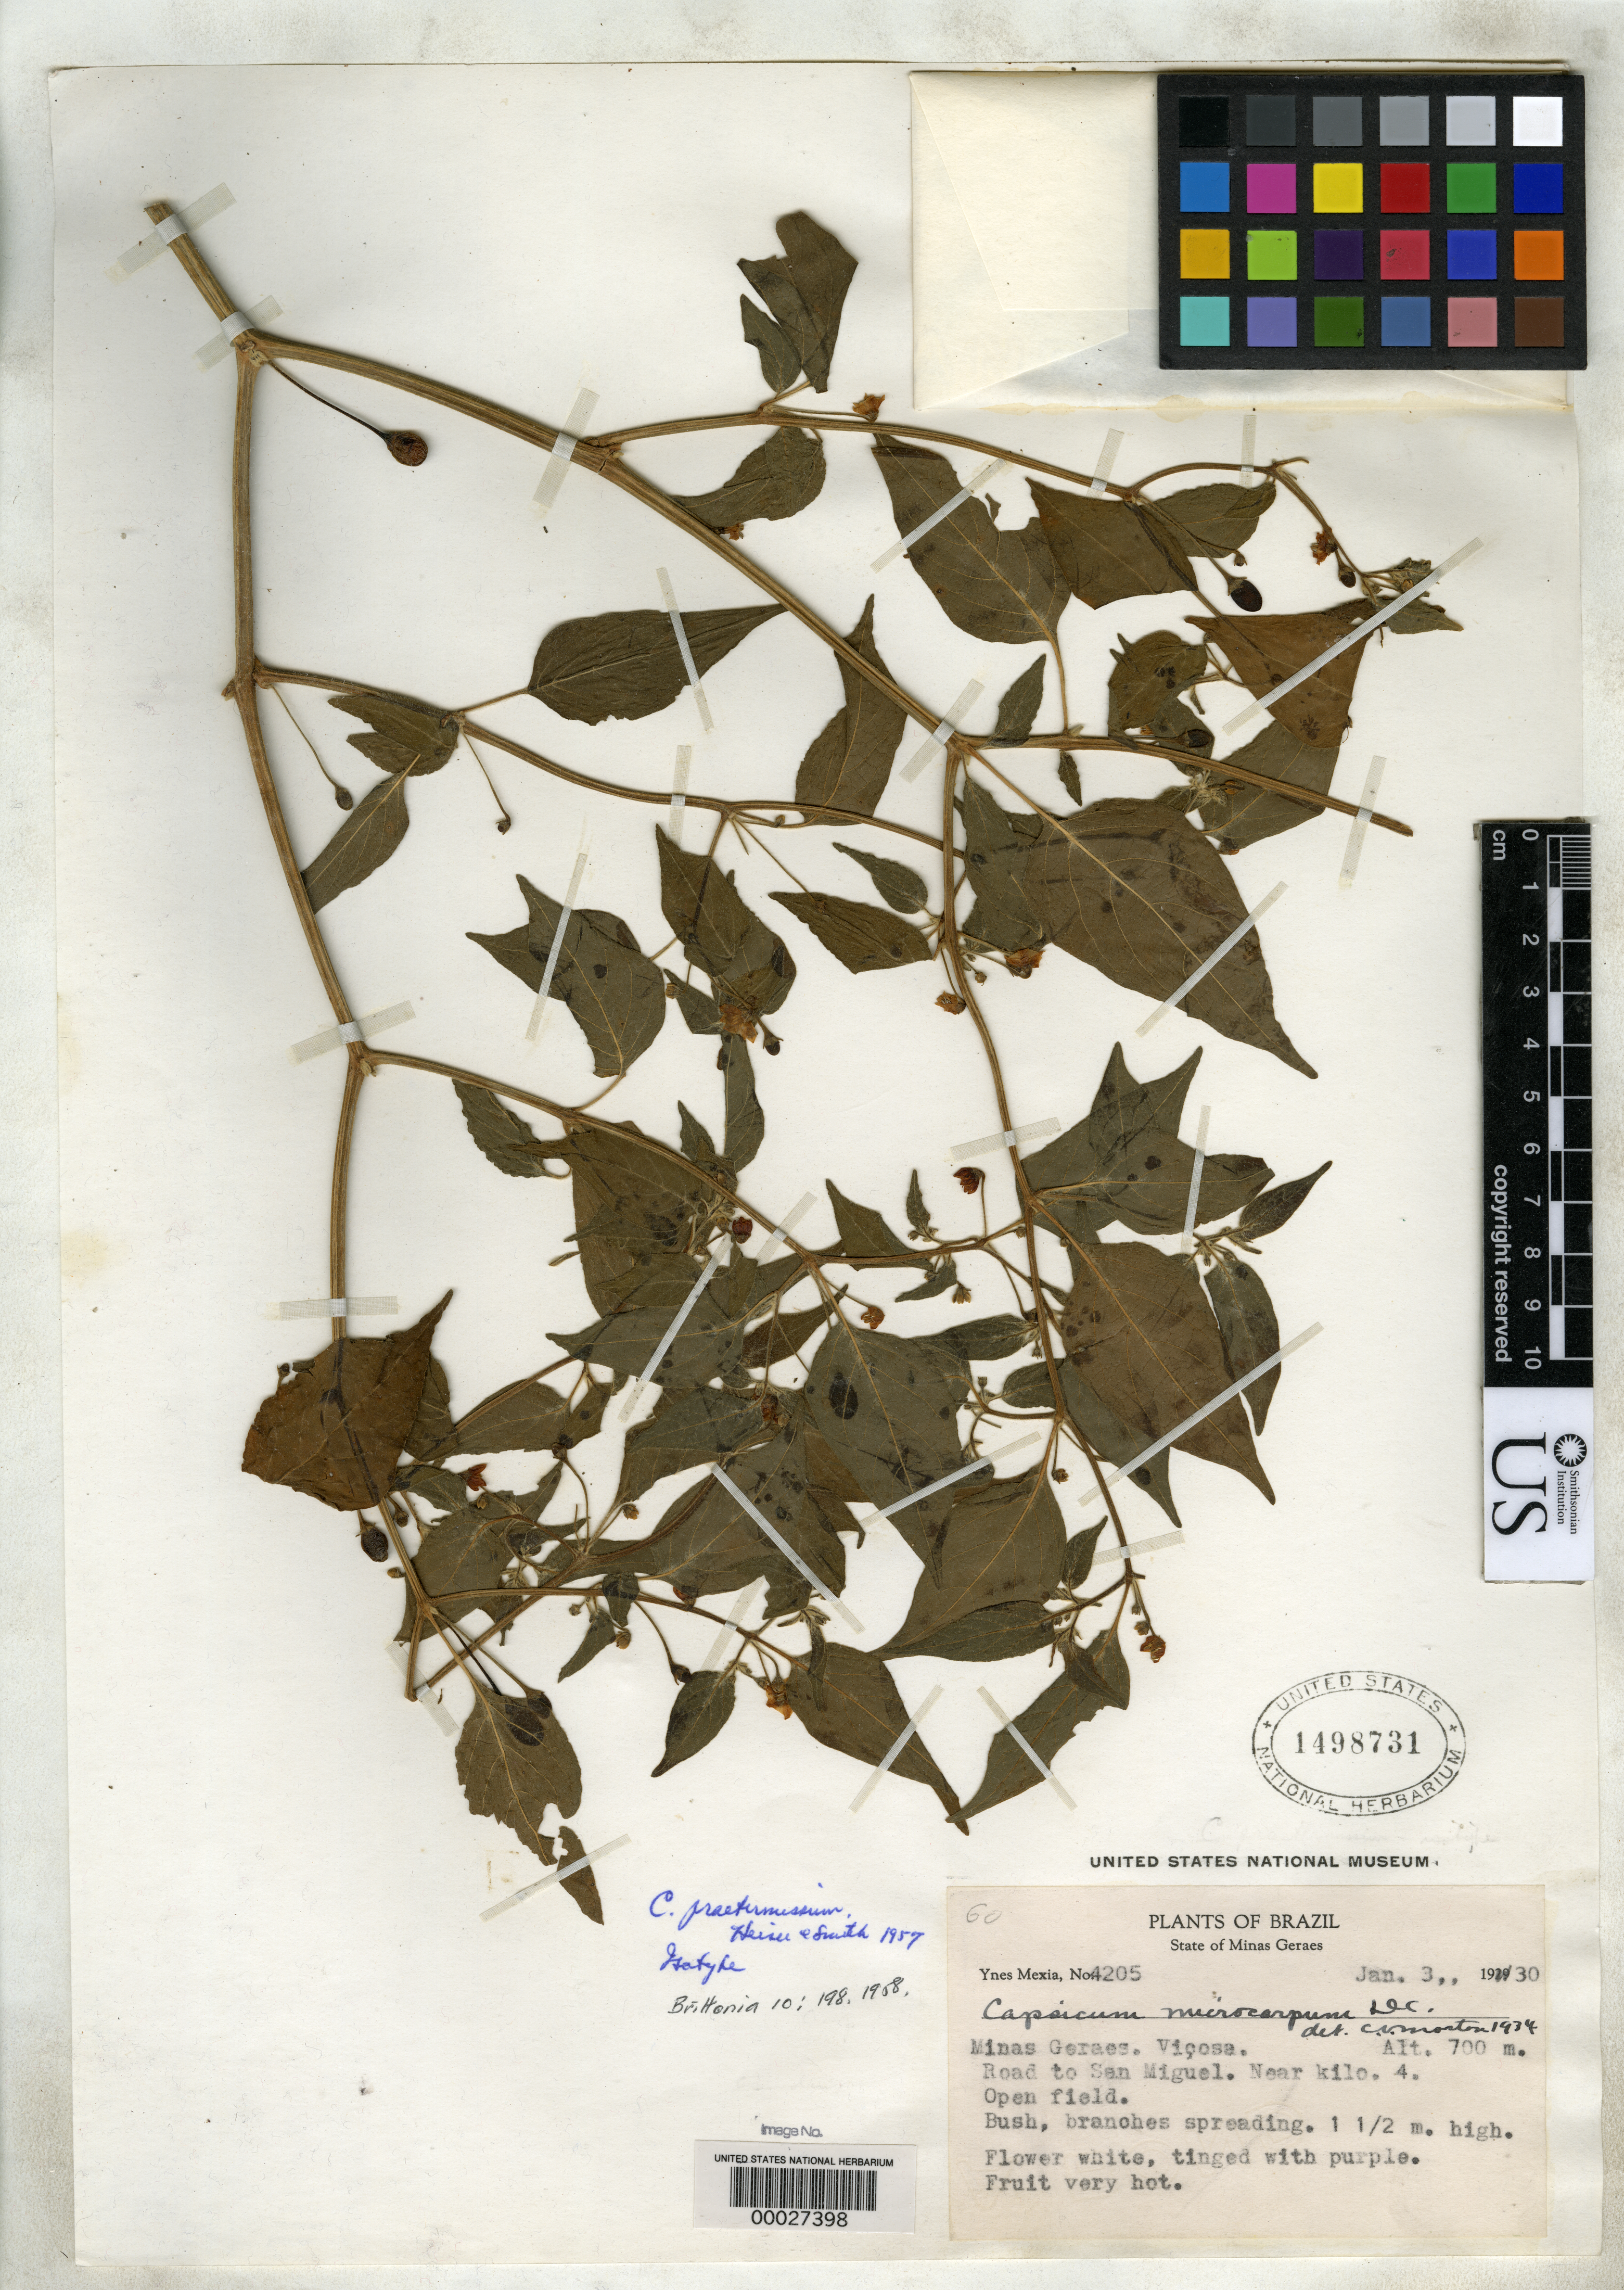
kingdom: Plantae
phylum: Tracheophyta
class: Magnoliopsida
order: Solanales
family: Solanaceae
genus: Capsicum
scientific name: Capsicum praetermissum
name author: Heiser & P.G. Sm.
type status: Isotype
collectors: Y. Mexia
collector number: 4205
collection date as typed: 03 Jan 1930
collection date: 1930-01-03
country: Brazil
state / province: Minas Gerais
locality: Vicosa, road to Sao Miguel.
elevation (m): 700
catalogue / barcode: US 1498731